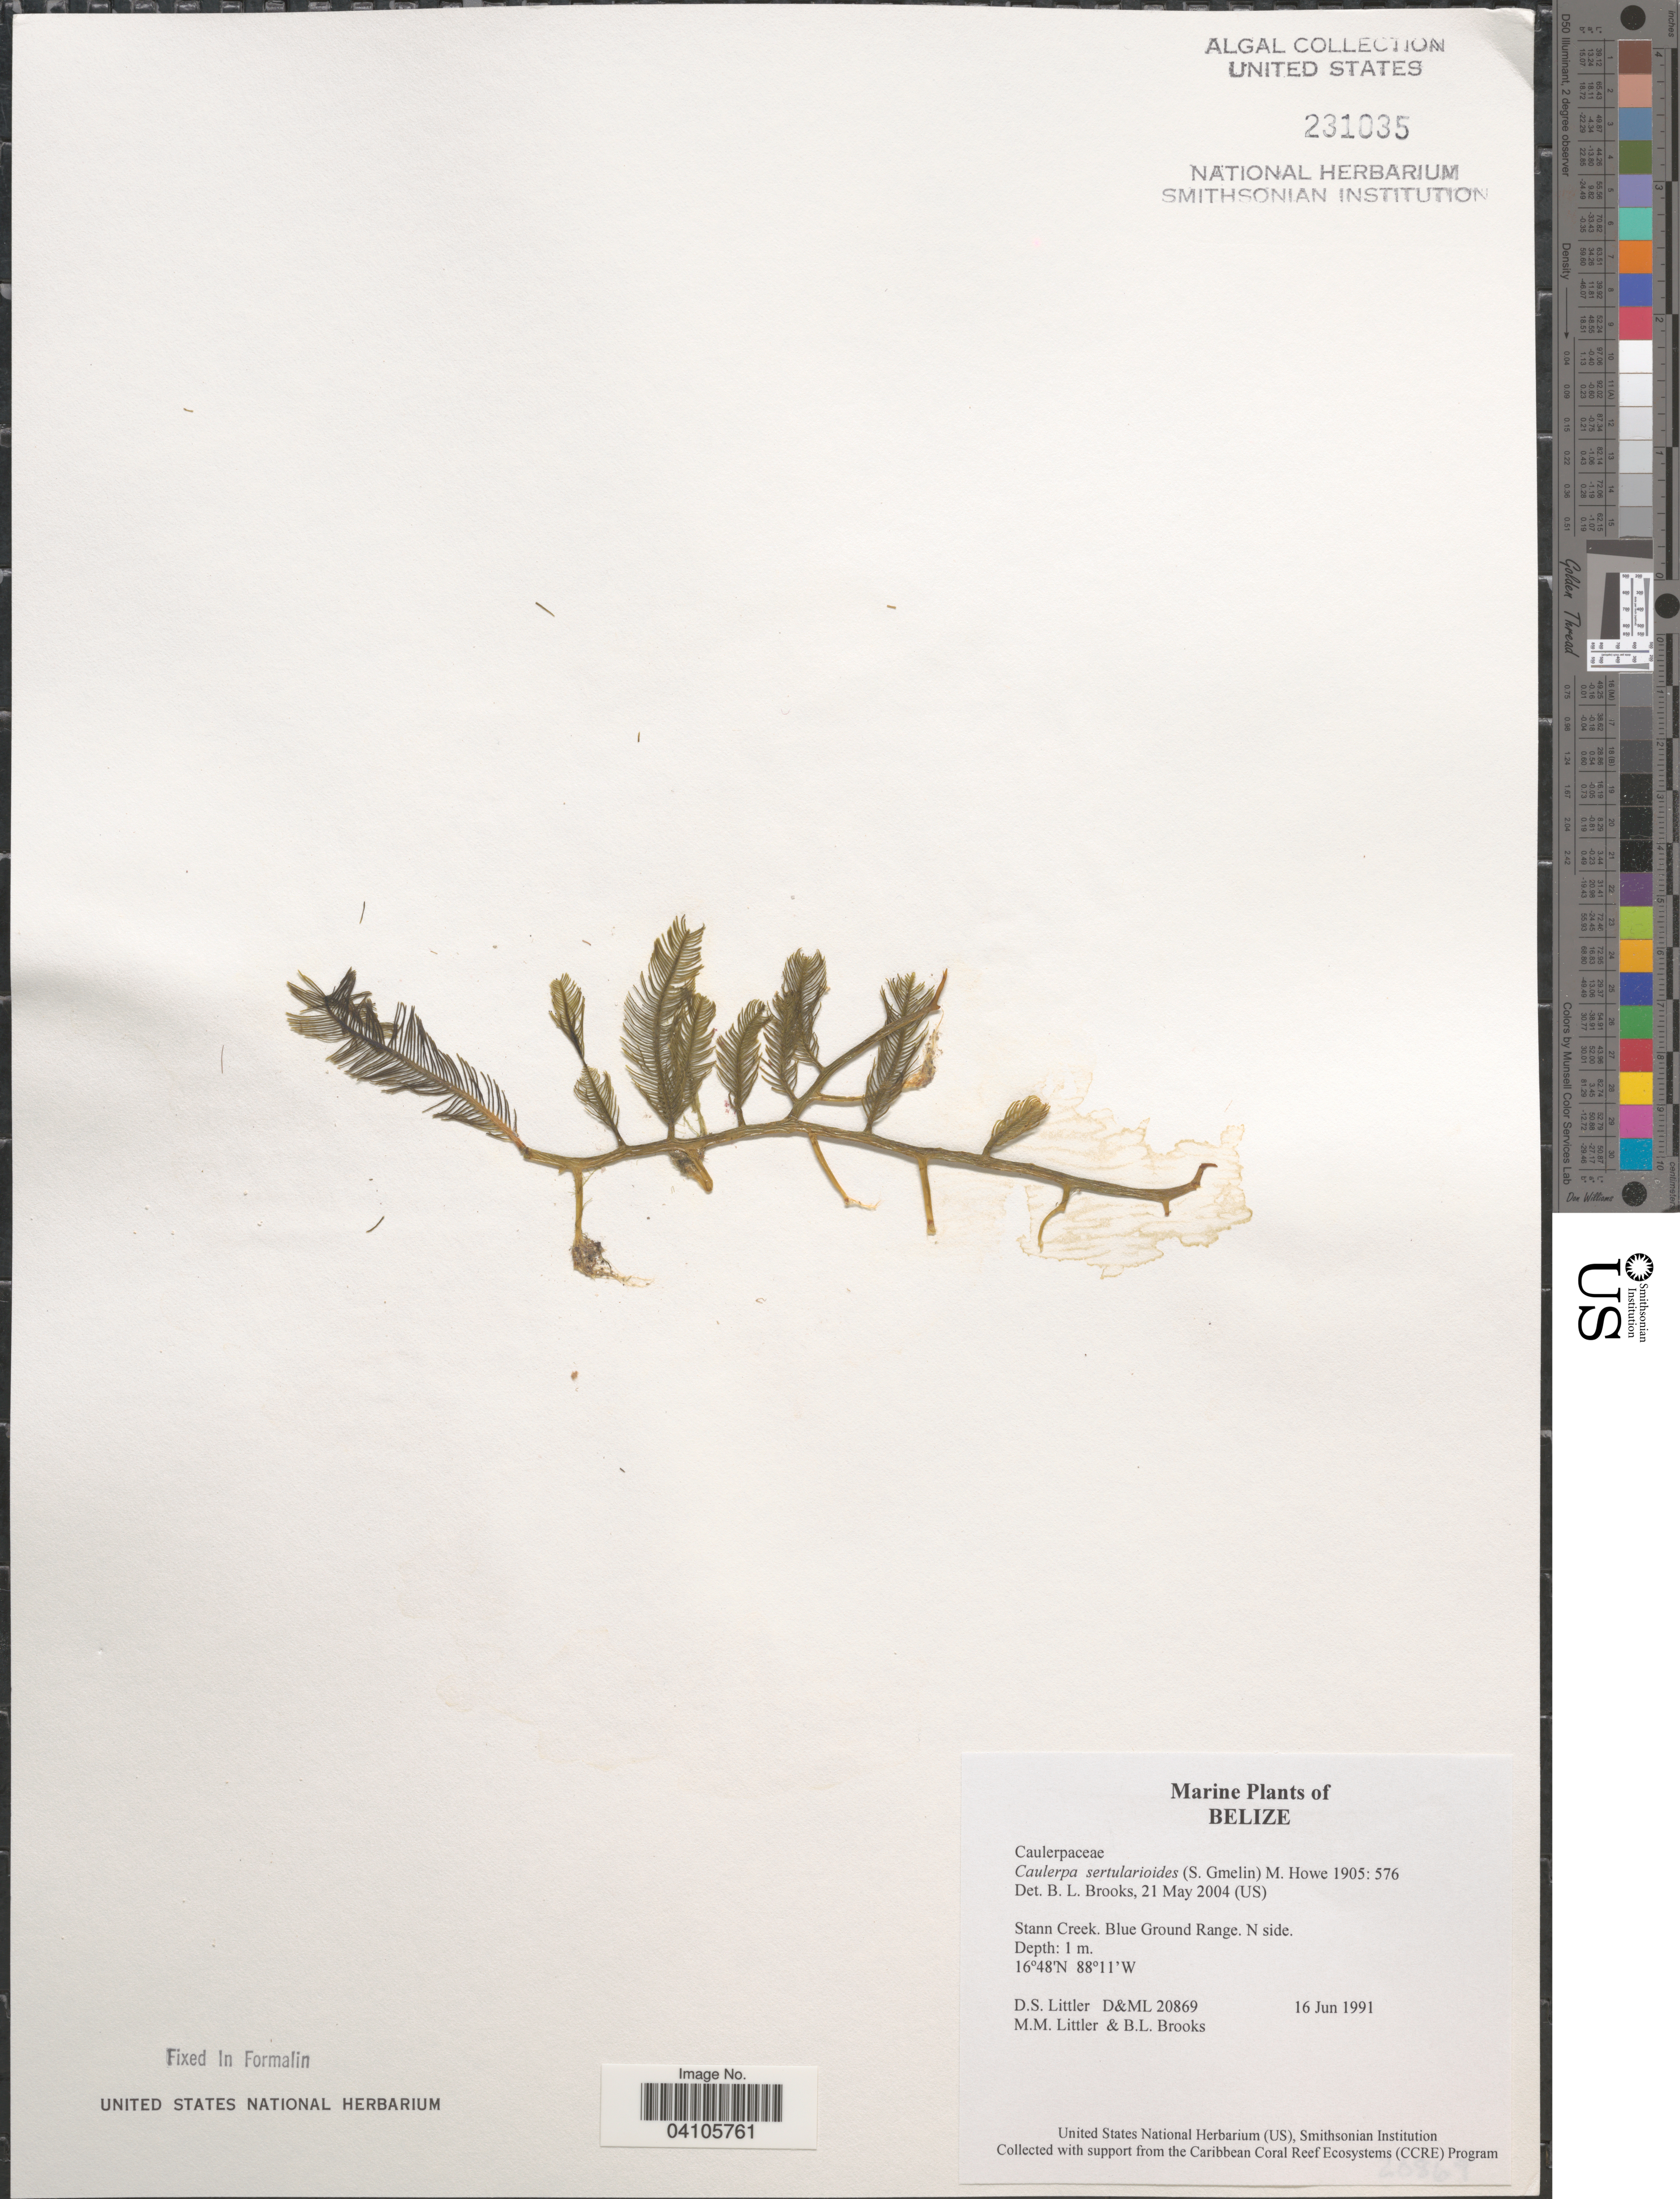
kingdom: Plantae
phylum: Chlorophyta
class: Ulvophyceae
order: Bryopsidales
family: Caulerpaceae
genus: Caulerpa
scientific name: Caulerpa sertularioides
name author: (S.G. Gmel.) M. Howe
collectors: D. S. Littler & B. Brooks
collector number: D&ML20869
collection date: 1991-06-16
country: Belize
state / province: Belize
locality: Stann Creek. Blue Grand Range. N side.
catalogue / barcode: US 231035